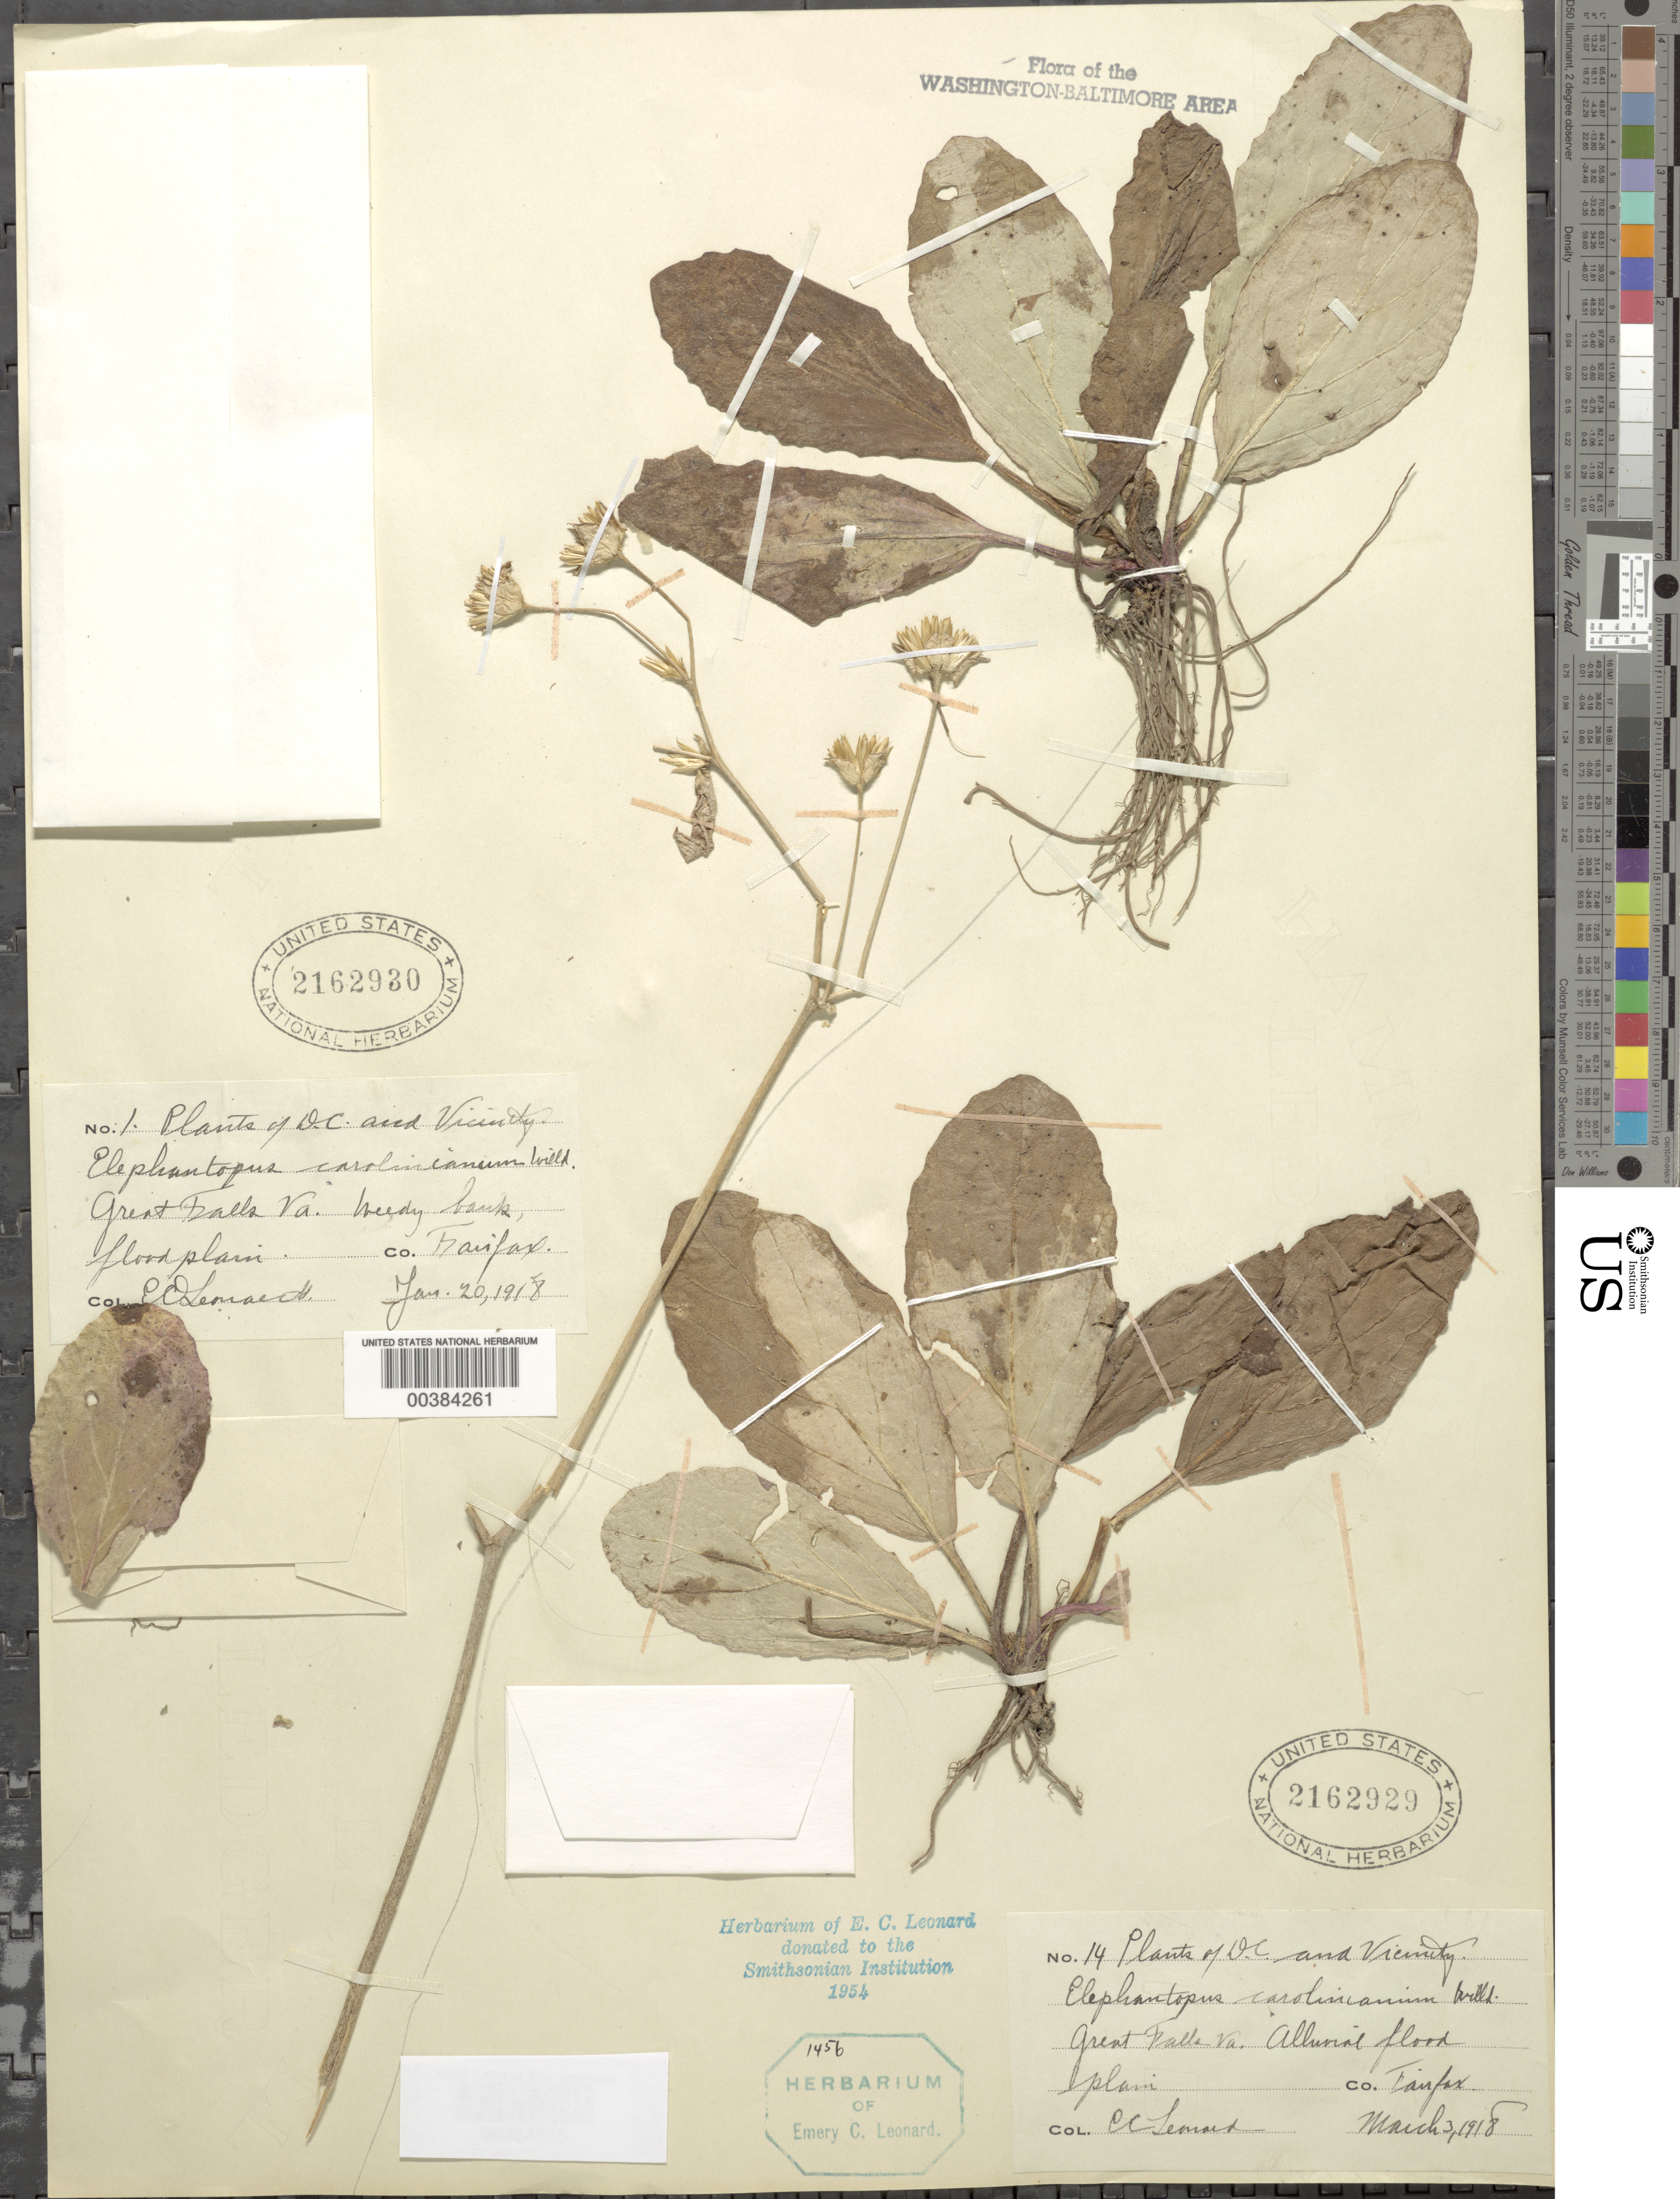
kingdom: Plantae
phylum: Tracheophyta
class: Magnoliopsida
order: Asterales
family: Asteraceae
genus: Elephantopus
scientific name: Elephantopus carolinianus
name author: Raeusch.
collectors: E. C. Leonard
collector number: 1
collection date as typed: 20 Jan 1918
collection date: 1918-01-20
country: United States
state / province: Virginia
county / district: Fairfax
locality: Great Falls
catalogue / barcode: US 2162930